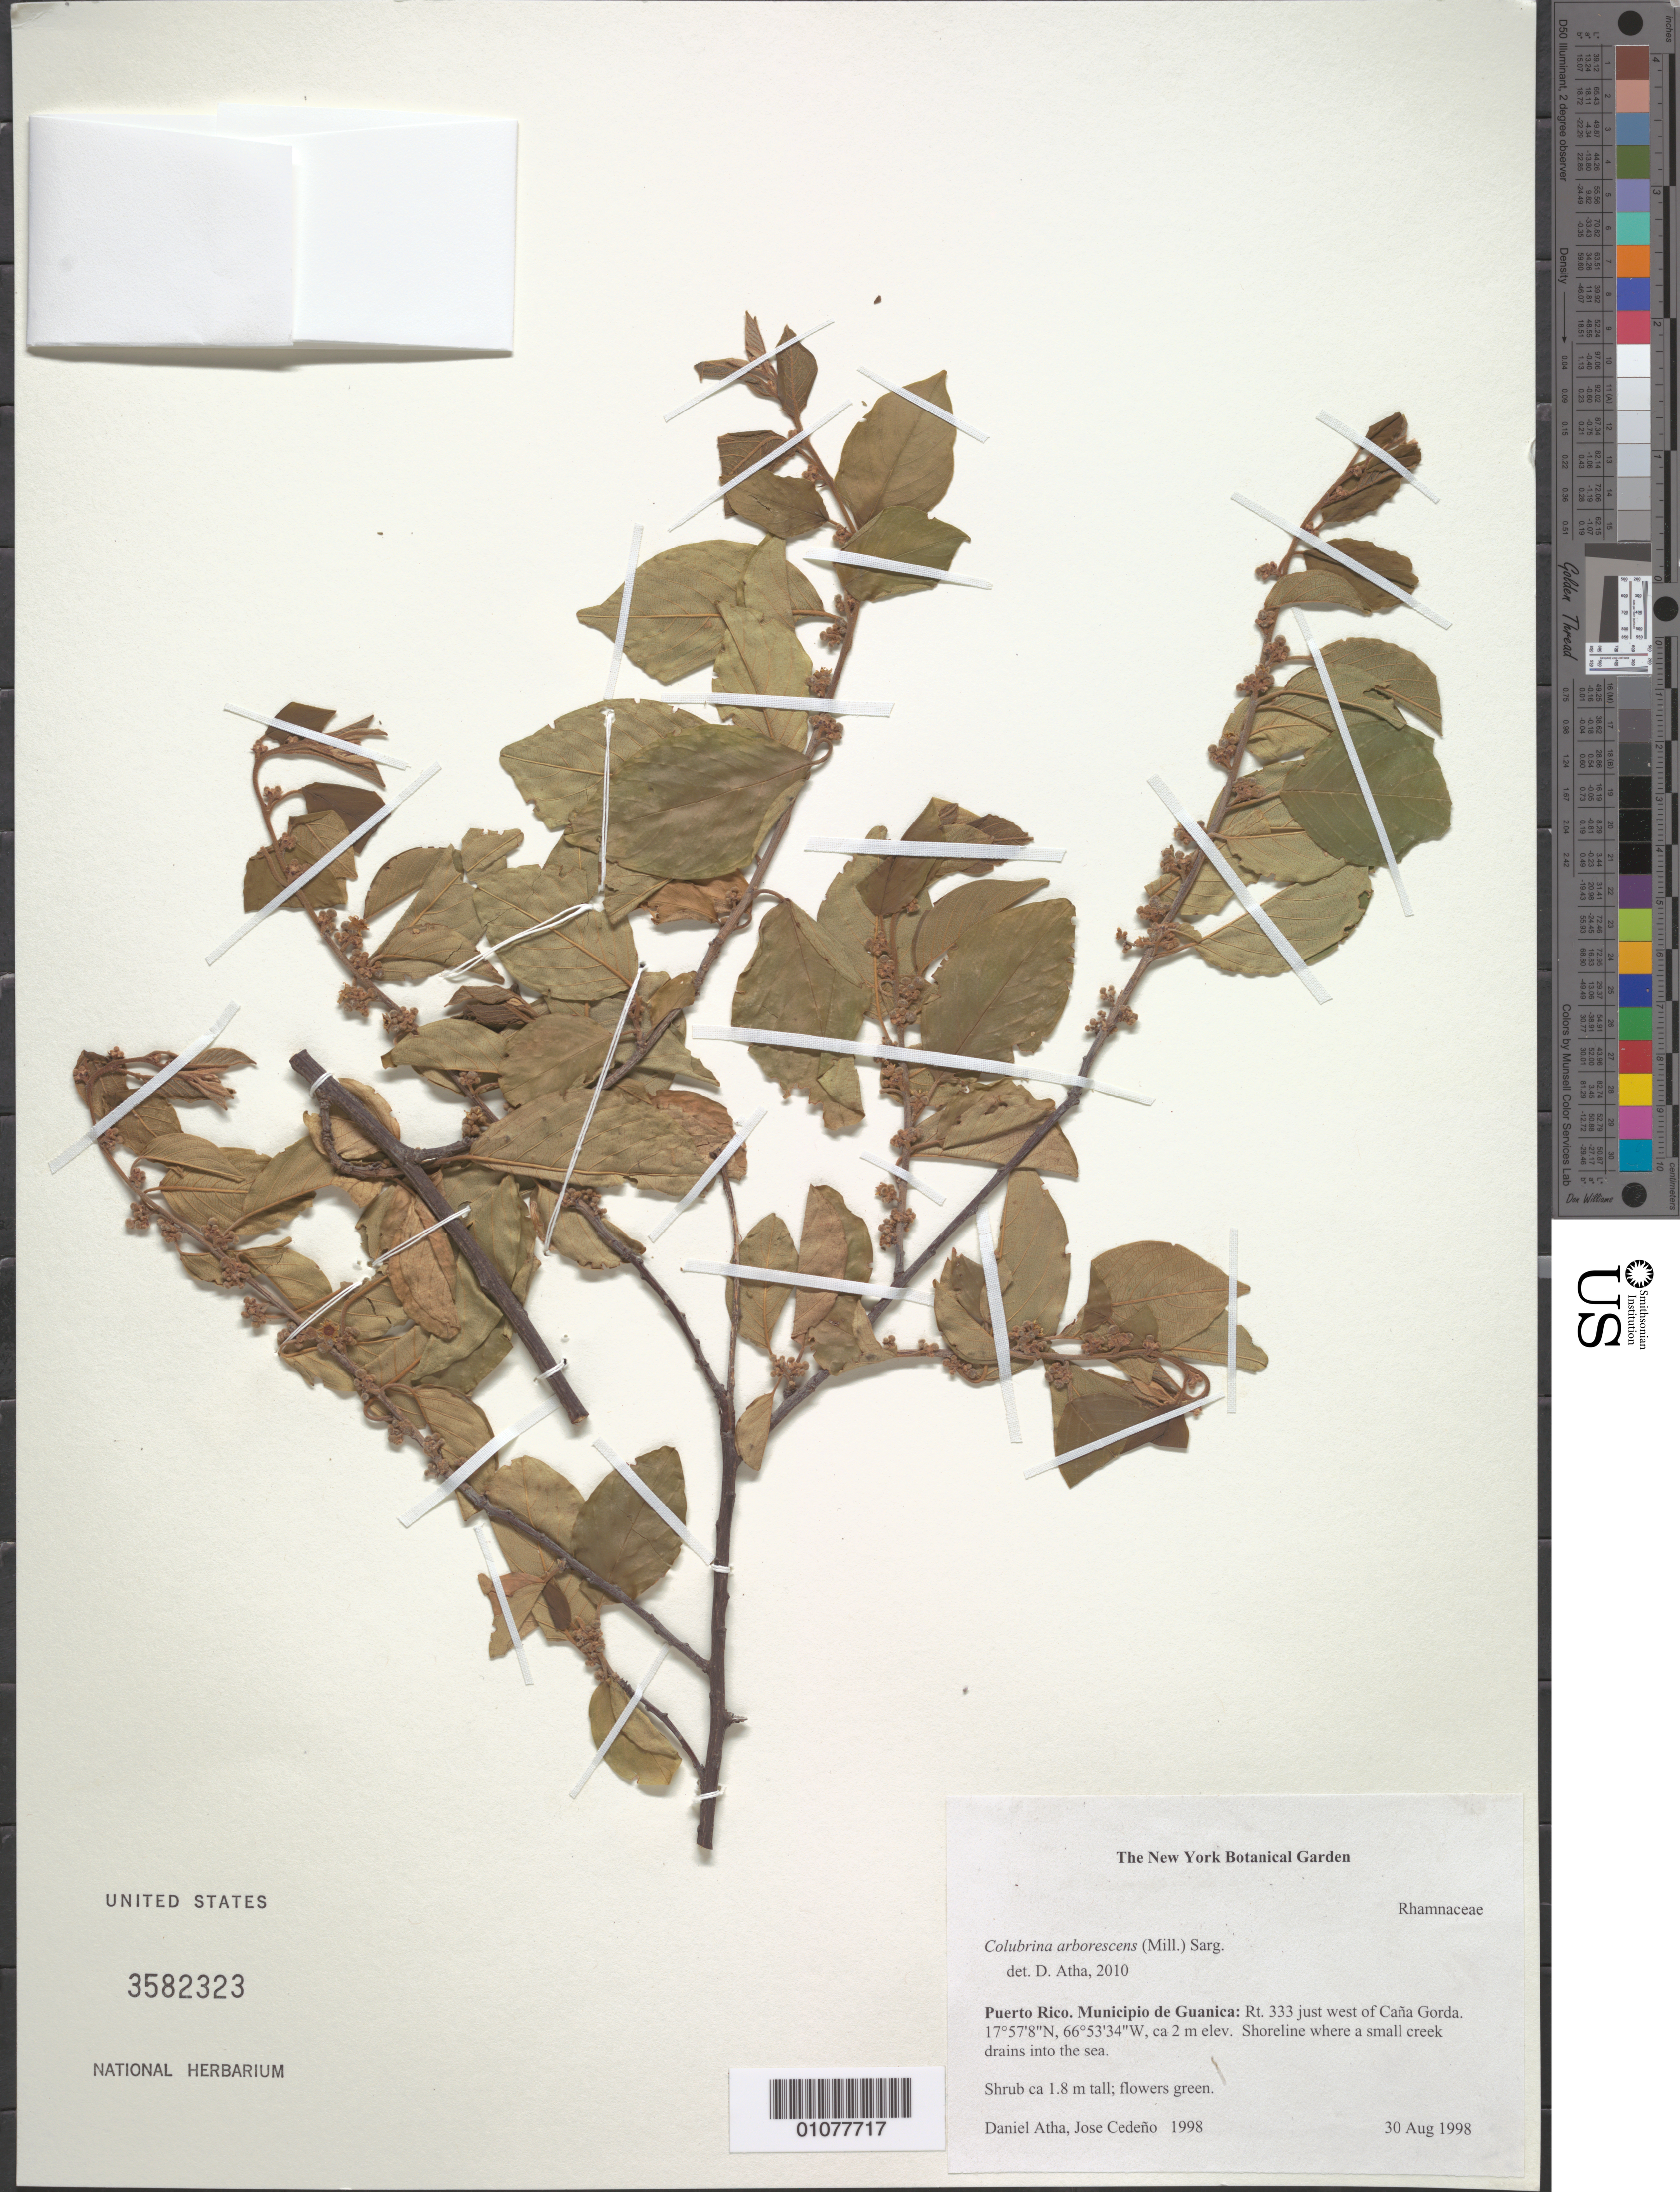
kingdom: Plantae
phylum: Tracheophyta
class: Magnoliopsida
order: Rosales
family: Rhamnaceae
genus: Colubrina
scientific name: Colubrina arborescens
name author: (Mill.) Sarg.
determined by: Atha, D.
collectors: D. Atha & J. A. Cedeño M.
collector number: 1998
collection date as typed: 30 Aug 1998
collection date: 1998-08-30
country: Puerto Rico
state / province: Guanica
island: Puerto Rico I.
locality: Municipio Guanica; slopes above Rt. 333 just W of Caño Gorda.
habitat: Shoreline where a small creek drains into the sea.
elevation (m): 2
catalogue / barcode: US 3582323